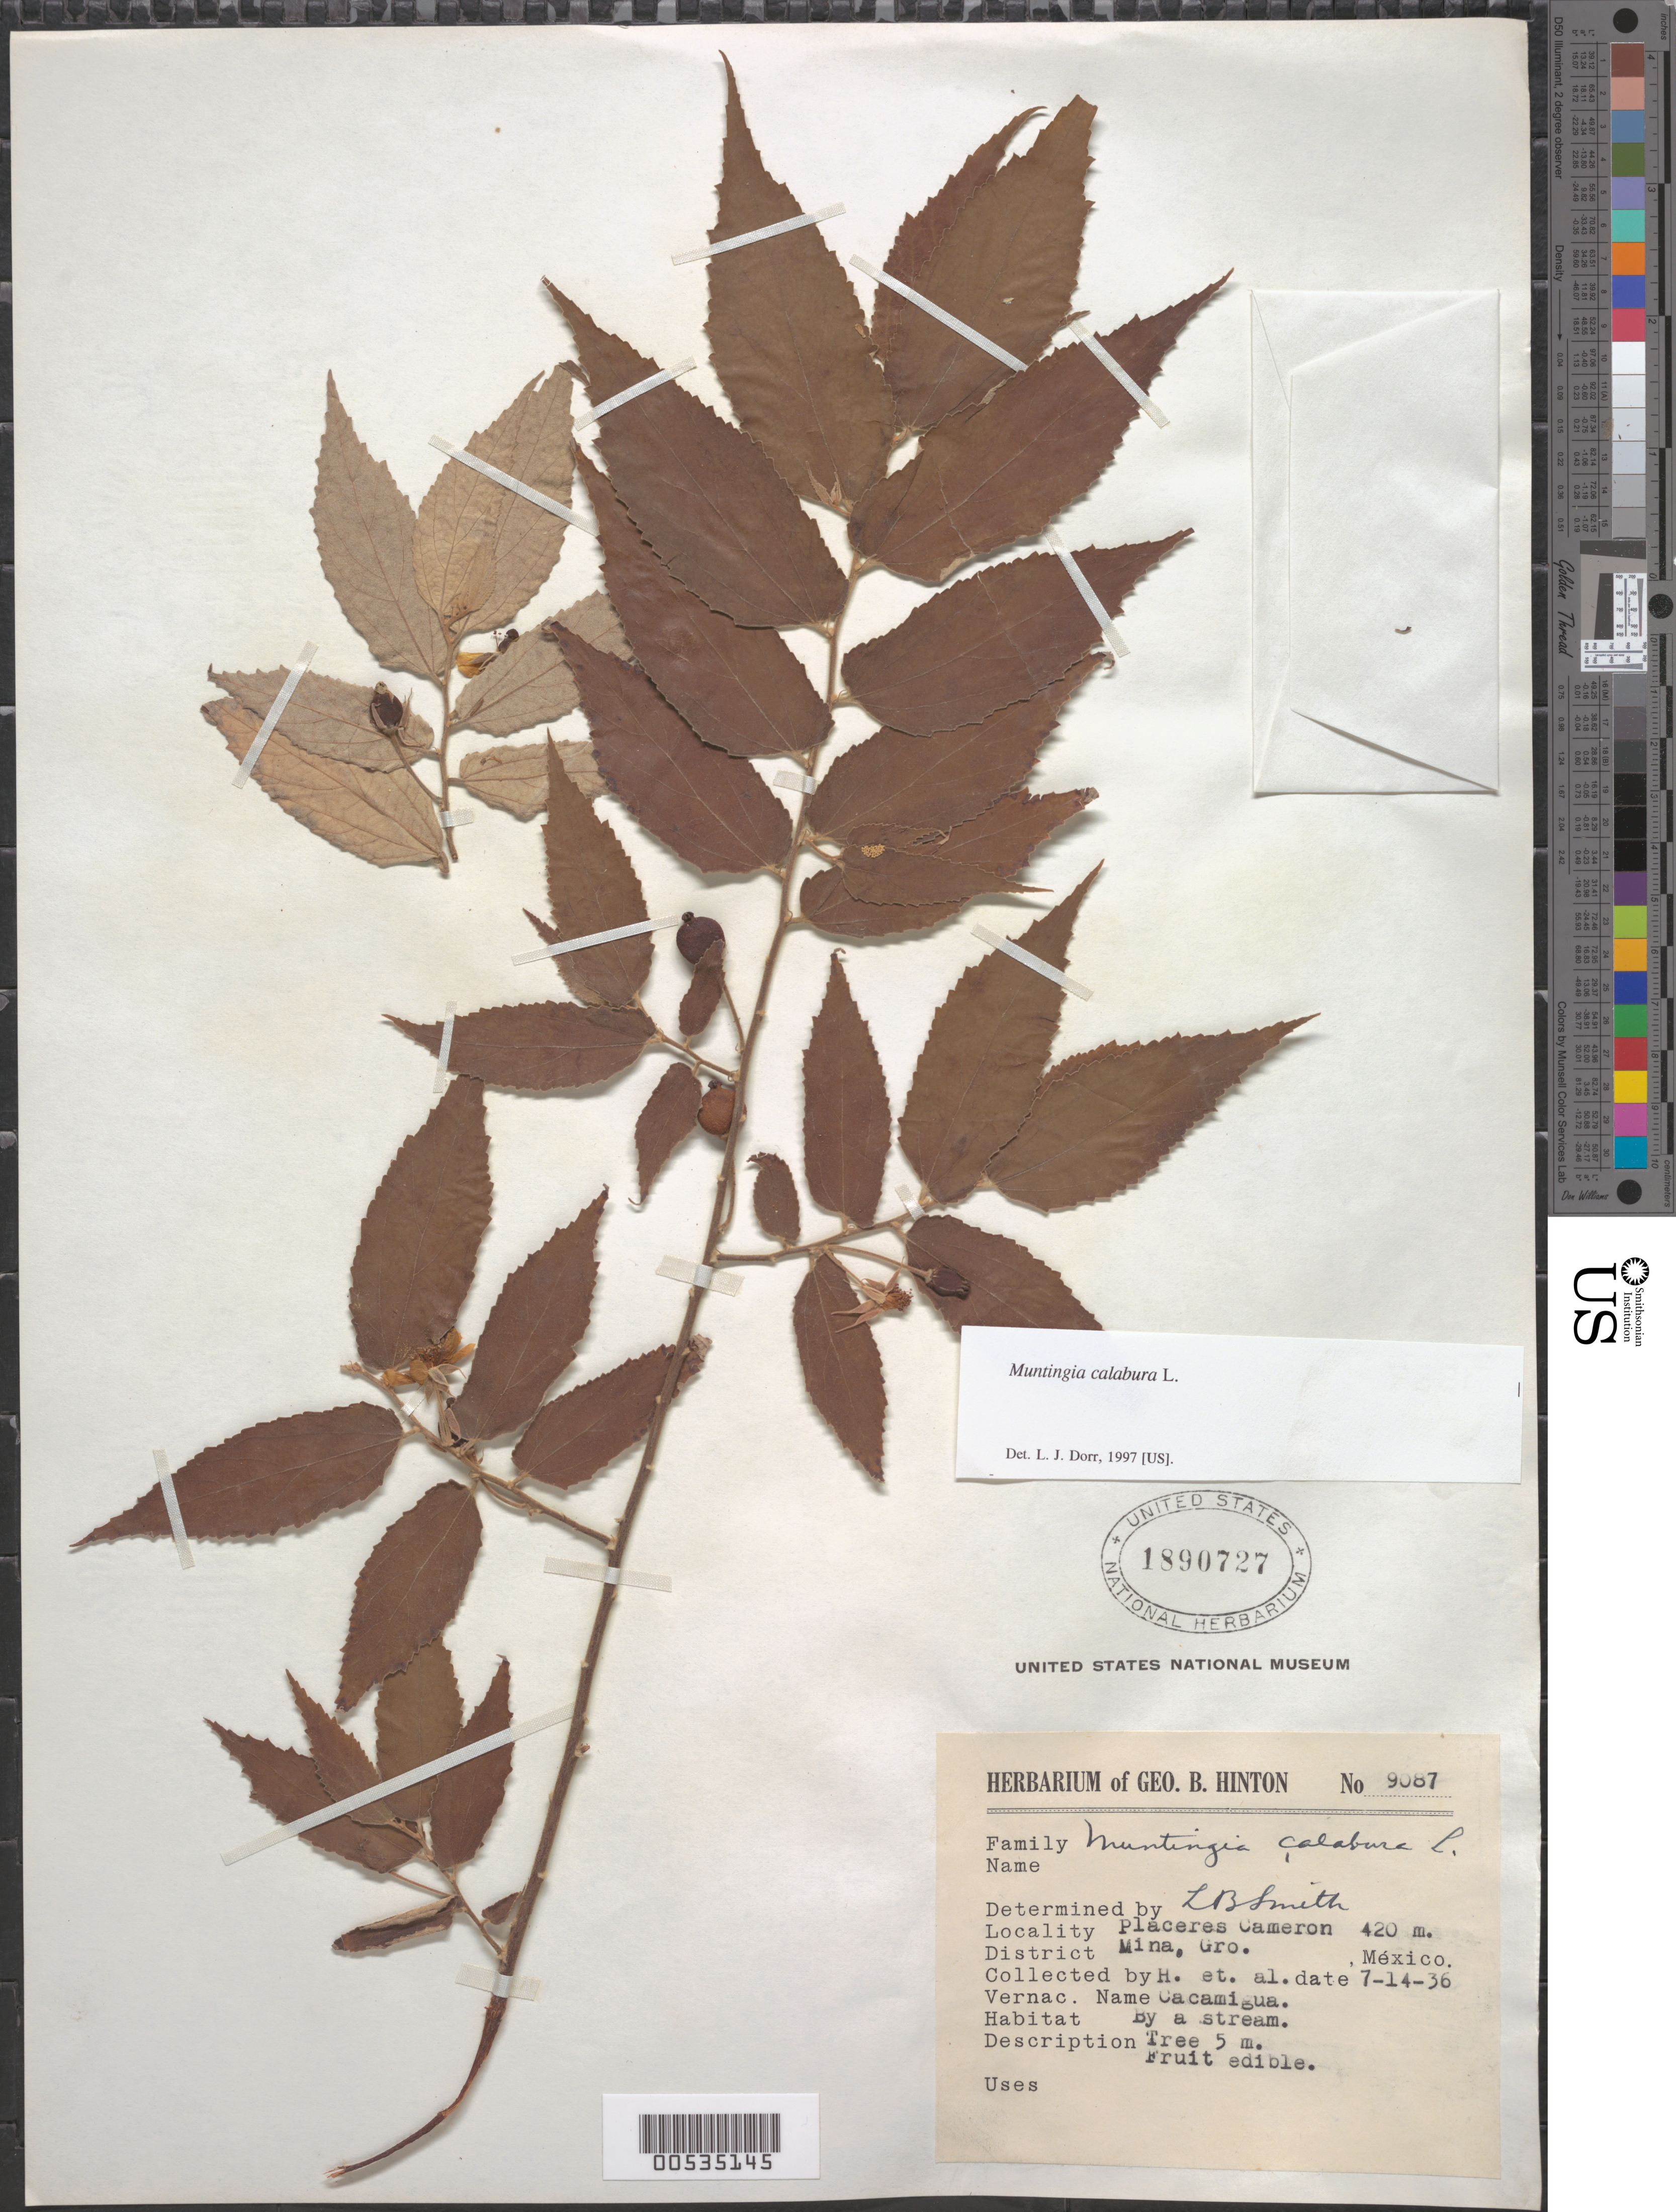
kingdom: Plantae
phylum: Tracheophyta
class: Magnoliopsida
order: Malvales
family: Muntingiaceae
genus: Muntingia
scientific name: Muntingia calabura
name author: L.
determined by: Smith, Lyman B., (US), NMNH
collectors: G. B. Hinton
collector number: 9087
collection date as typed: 14 Jul 1936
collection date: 1936-07-14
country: Mexico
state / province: Guerrero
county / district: Minas ?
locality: Placeras Cameron. [Distrito/Municipality recorded as "Mina."]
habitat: By a stream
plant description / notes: Common name: Cacamigua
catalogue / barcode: US 1890727